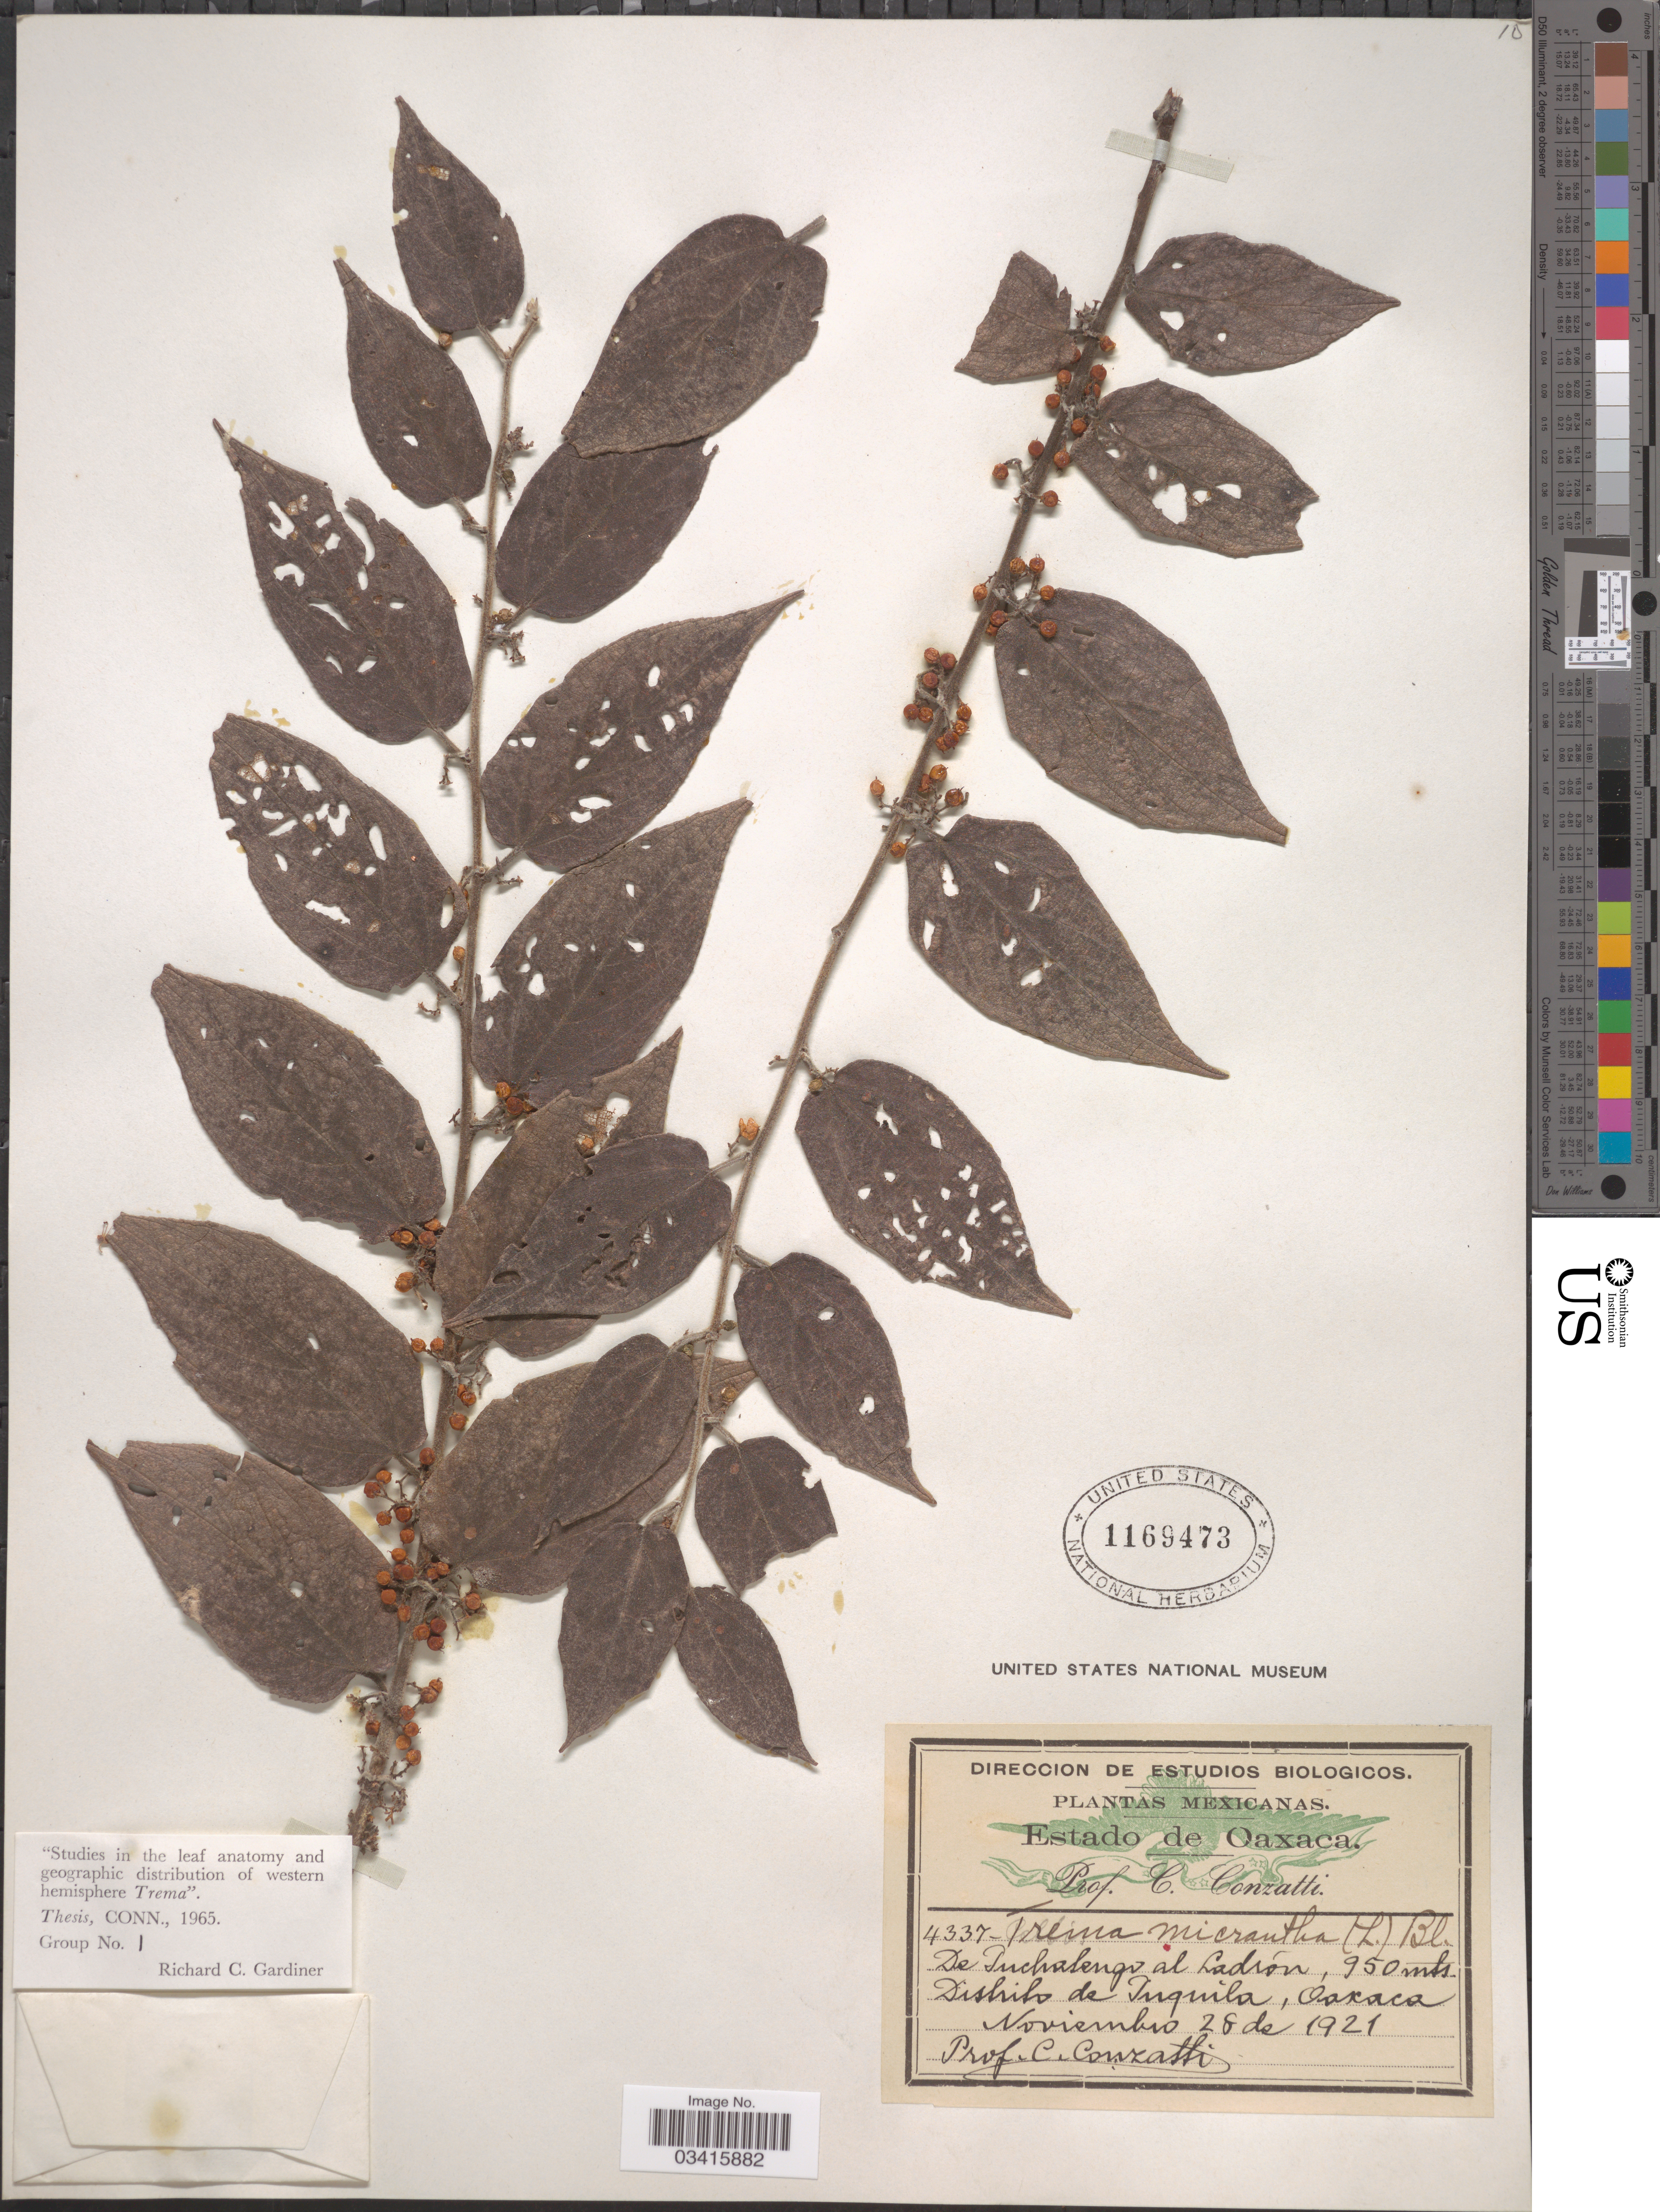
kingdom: Plantae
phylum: Tracheophyta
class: Magnoliopsida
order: Rosales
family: Cannabaceae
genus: Trema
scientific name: Trema micranthum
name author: (L.) Blume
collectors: C. Conzatti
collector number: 4337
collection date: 1921-11-28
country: Mexico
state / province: Oaxaca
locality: De Puchatengo al Ladrón. Distrito de Juquila.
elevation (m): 950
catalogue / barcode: US 1169473